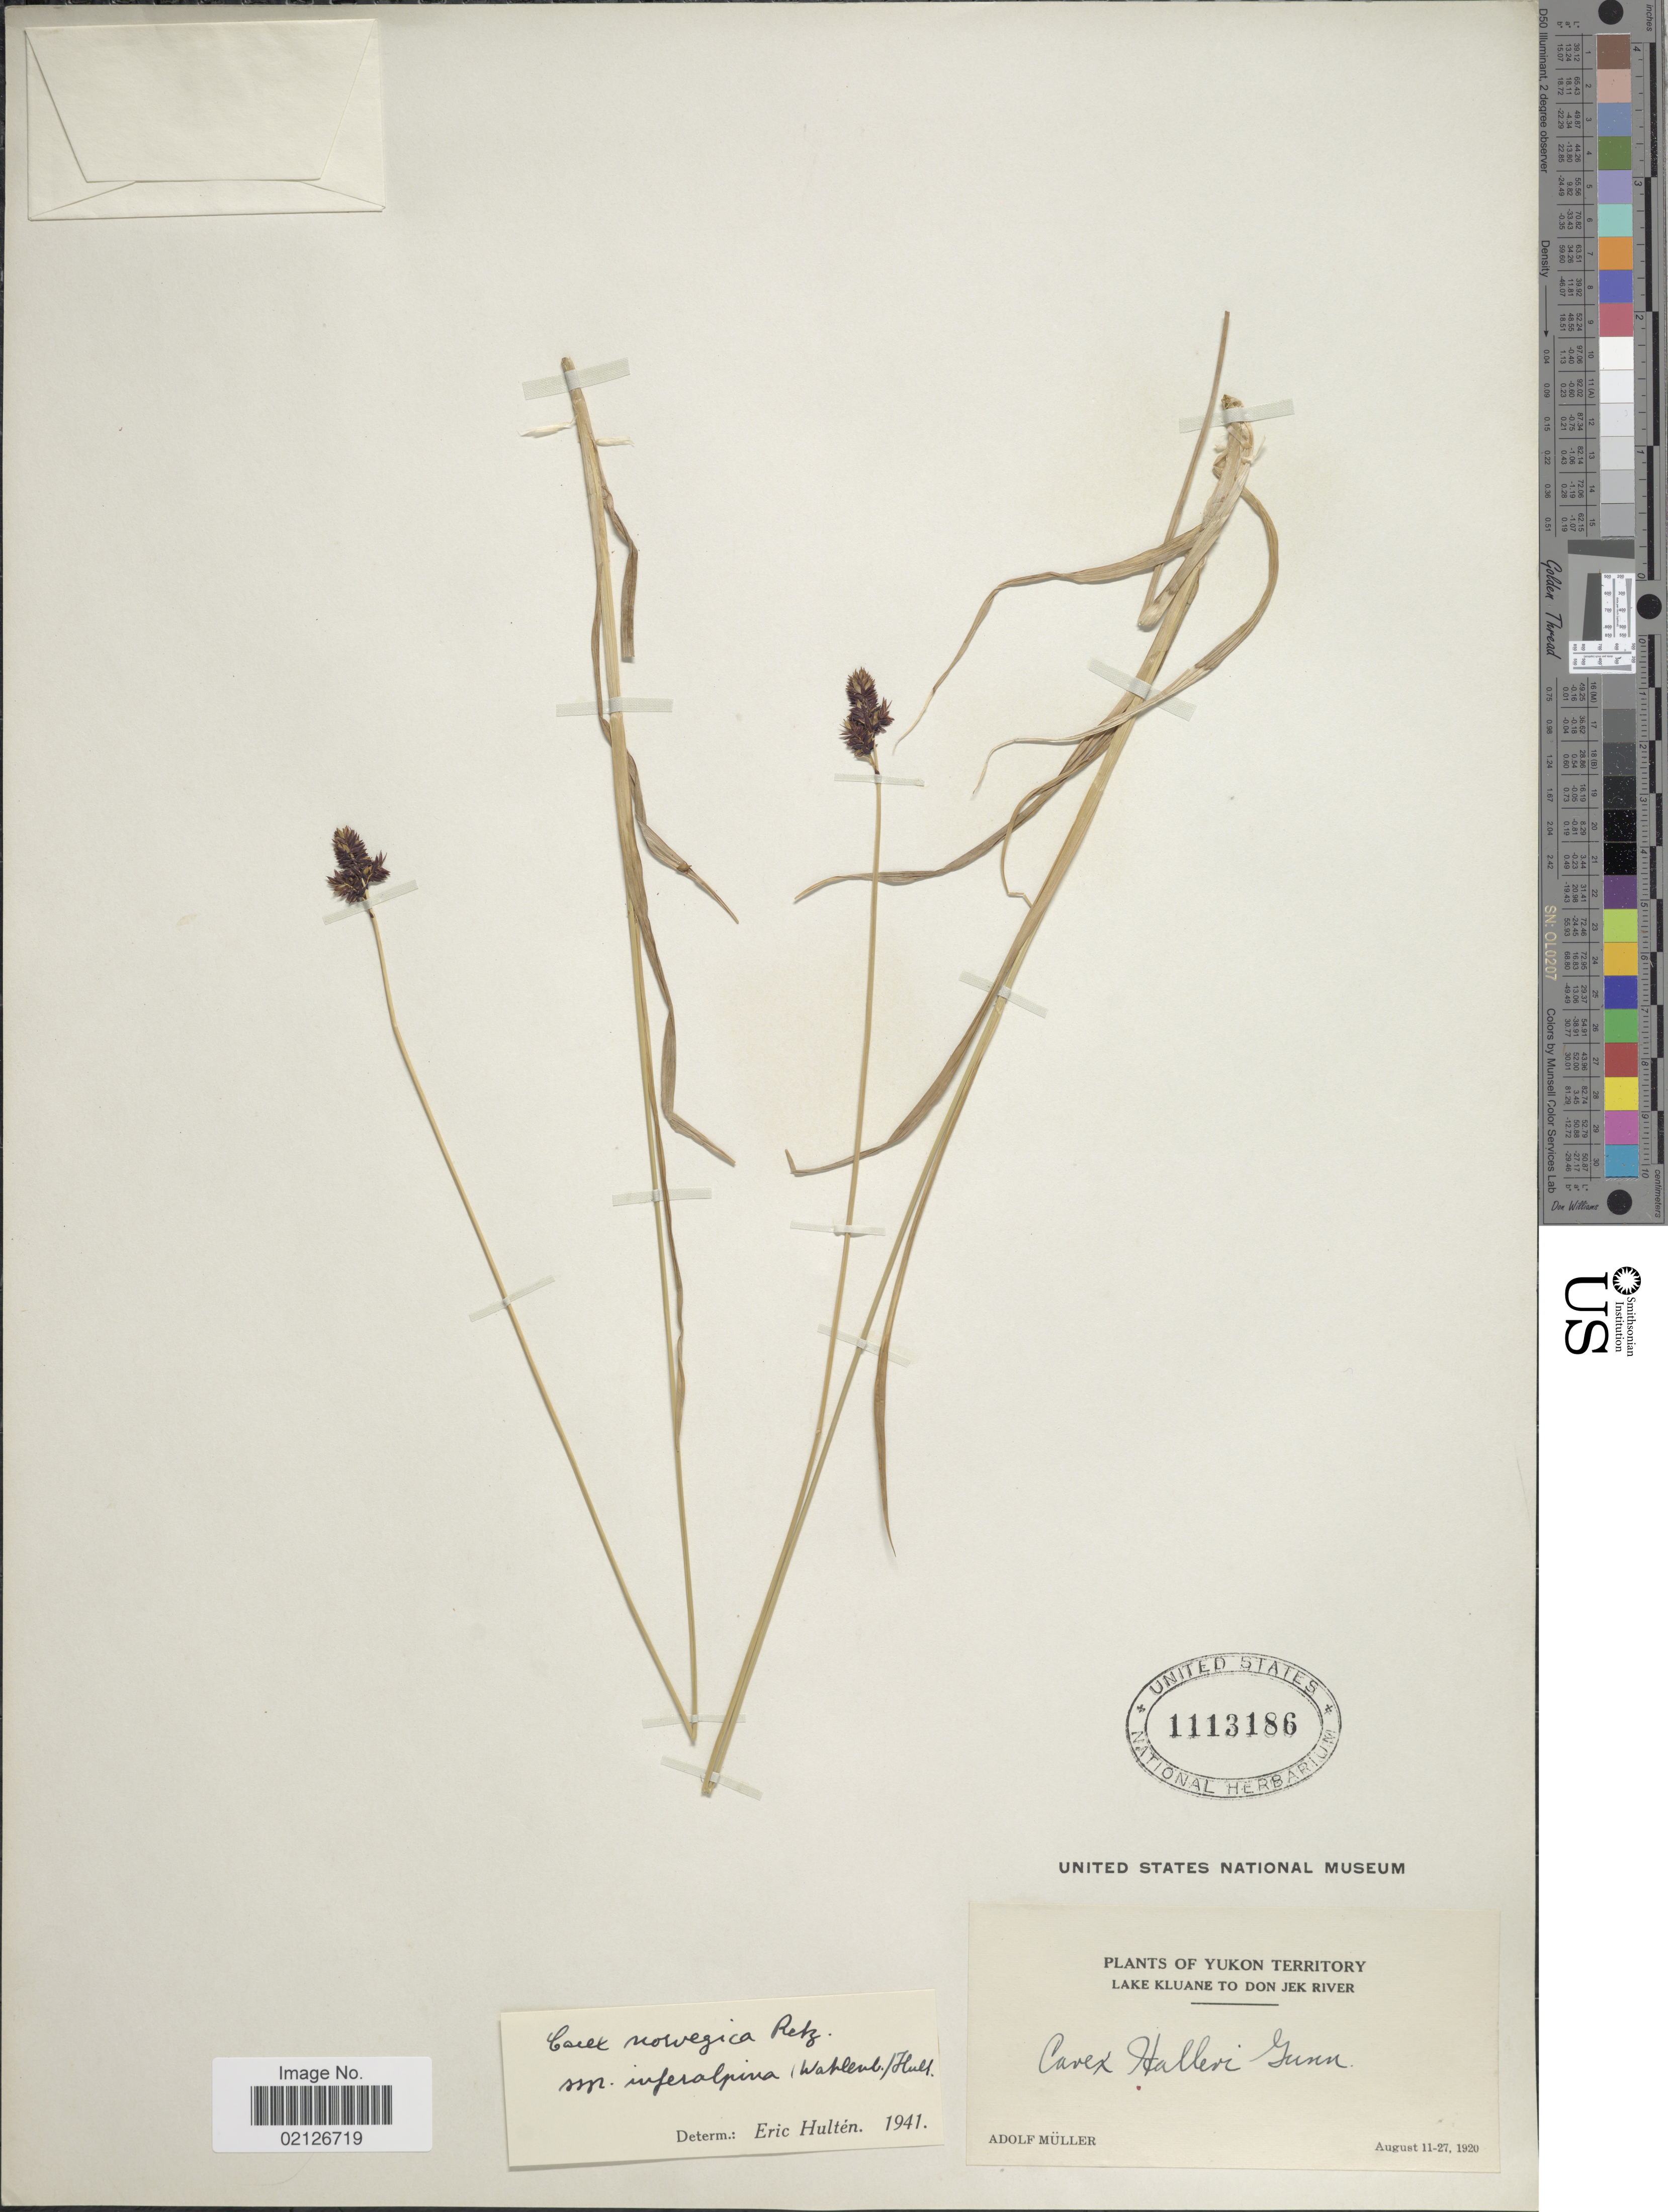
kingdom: Plantae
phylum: Tracheophyta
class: Liliopsida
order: Poales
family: Cyperaceae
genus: Carex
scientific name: Carex norvegica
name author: Retz.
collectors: A. Muller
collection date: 1920-08-11/1920-08-27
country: Canada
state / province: Yukon Territory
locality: Lake Kluane to Don Jek River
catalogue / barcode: US 1113186